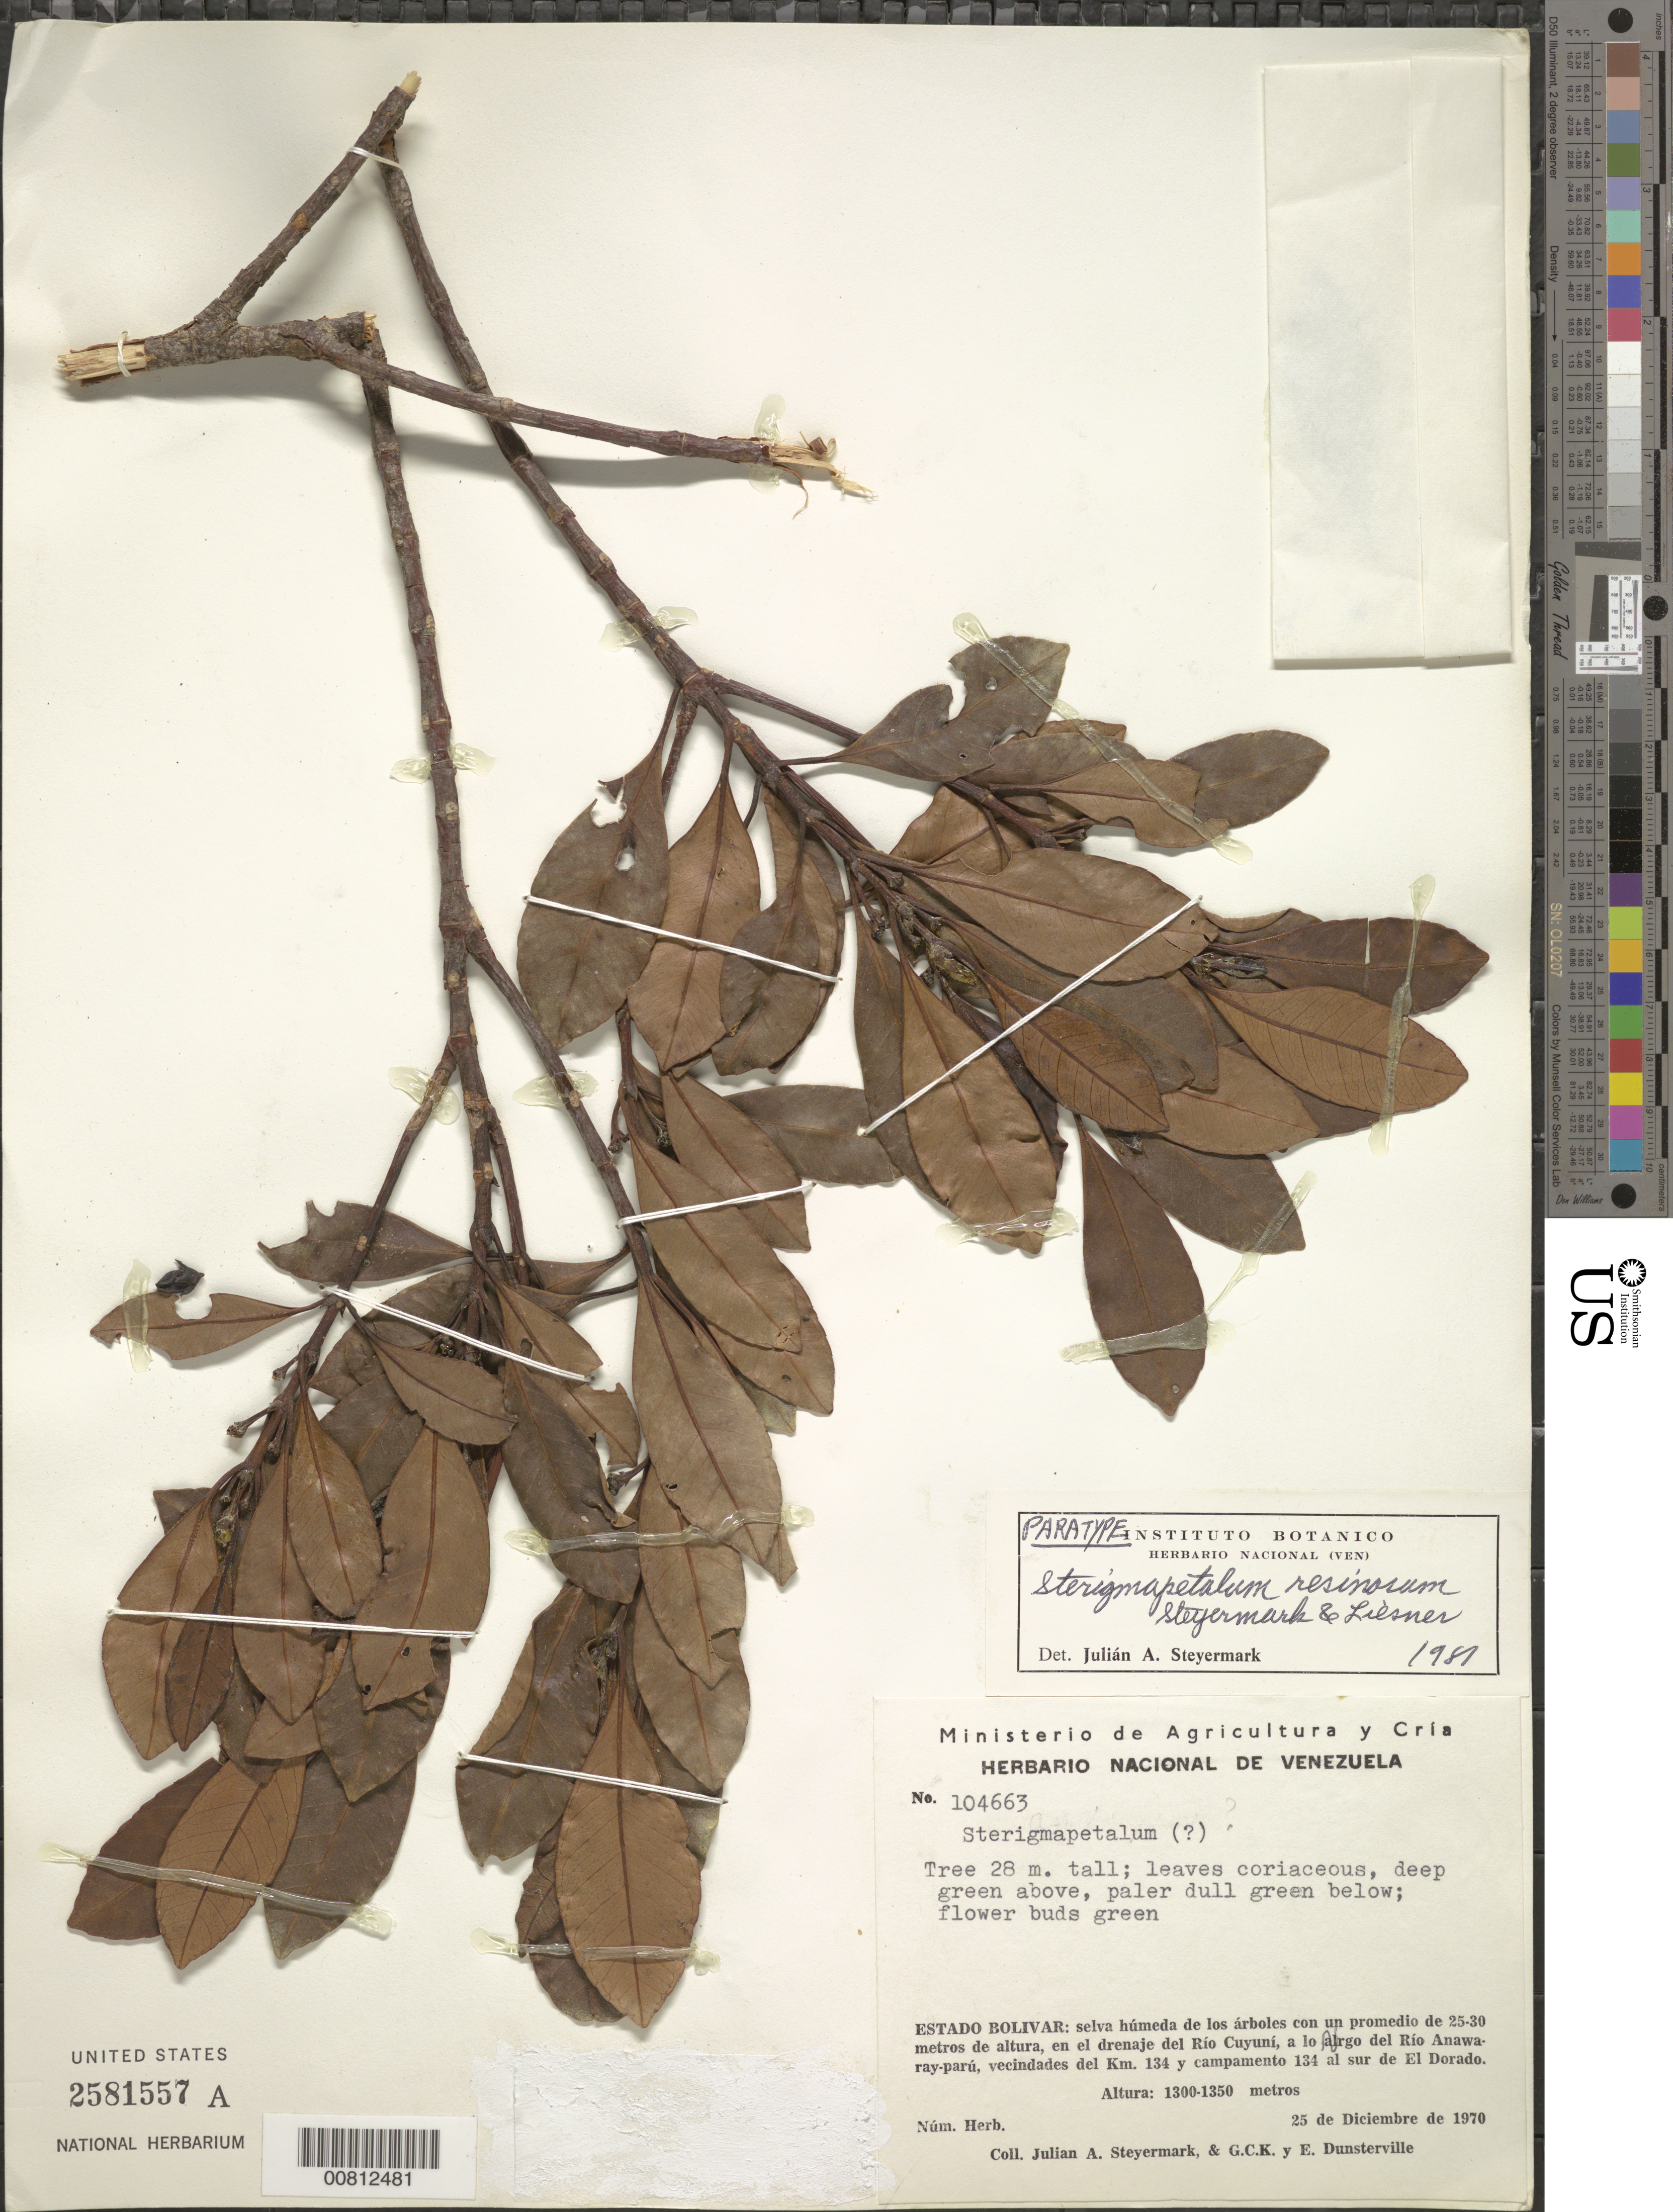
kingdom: Plantae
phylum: Tracheophyta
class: Magnoliopsida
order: Malpighiales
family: Rhizophoraceae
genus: Sterigmapetalum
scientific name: Sterigmapetalum resinosum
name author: Steyerm. & Liesner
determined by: Steyermark, Julian A., (VEN)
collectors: J. Steyermark, G. C. K. Dunsterville & E. Dunsterville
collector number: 104663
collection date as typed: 25-Dec-70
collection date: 1970-12-25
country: Venezuela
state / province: Bolívar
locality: Río Cuyuní drainage, Río Anawaray-parú, vic. del km. 134 y campamento 134 S of El Dorado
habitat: Selva húmeda de los árboles con un promedio de 25-30 m. de altura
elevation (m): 1300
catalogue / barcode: US 2581557A